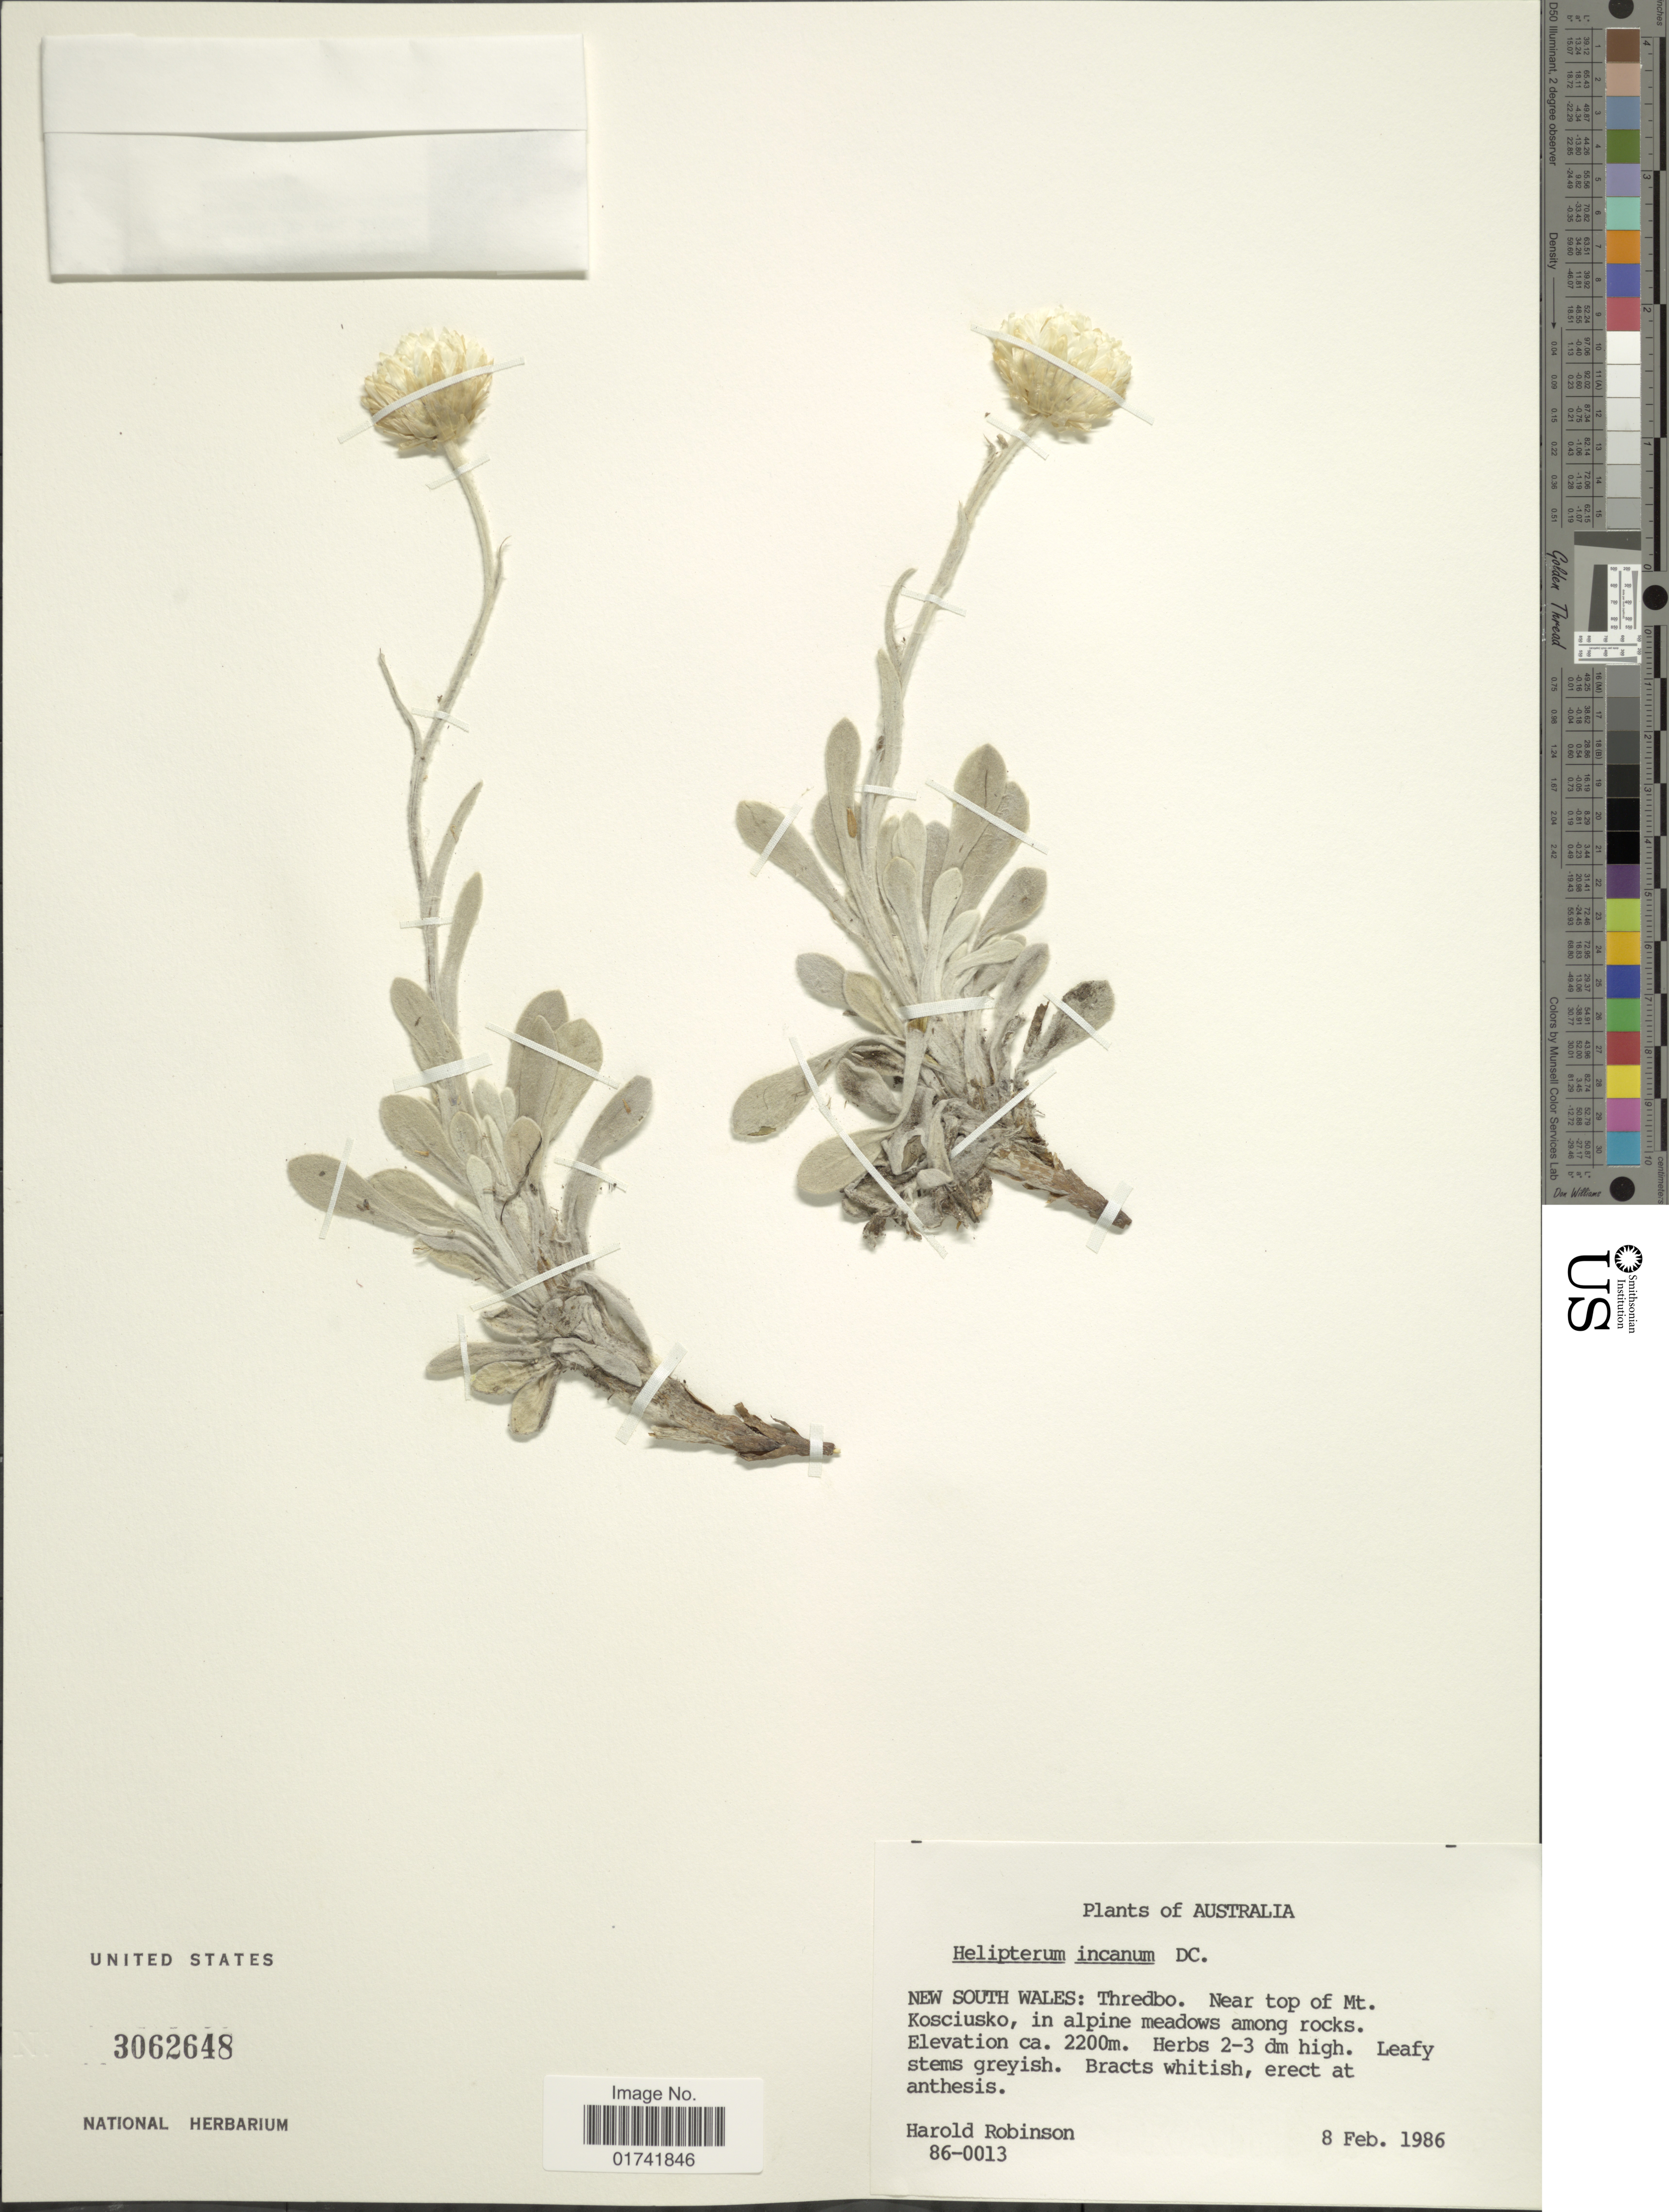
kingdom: Plantae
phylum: Tracheophyta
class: Magnoliopsida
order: Asterales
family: Asteraceae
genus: Helipterum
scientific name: Helipterum incanum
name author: DC.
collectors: H. Robinson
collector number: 86-0013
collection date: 1986-02-08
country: Australia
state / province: New South Wales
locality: Thredbo, near top of Mt. Kosciusko, in alpine meadows among rocks.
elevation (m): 2200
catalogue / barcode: US 3062648